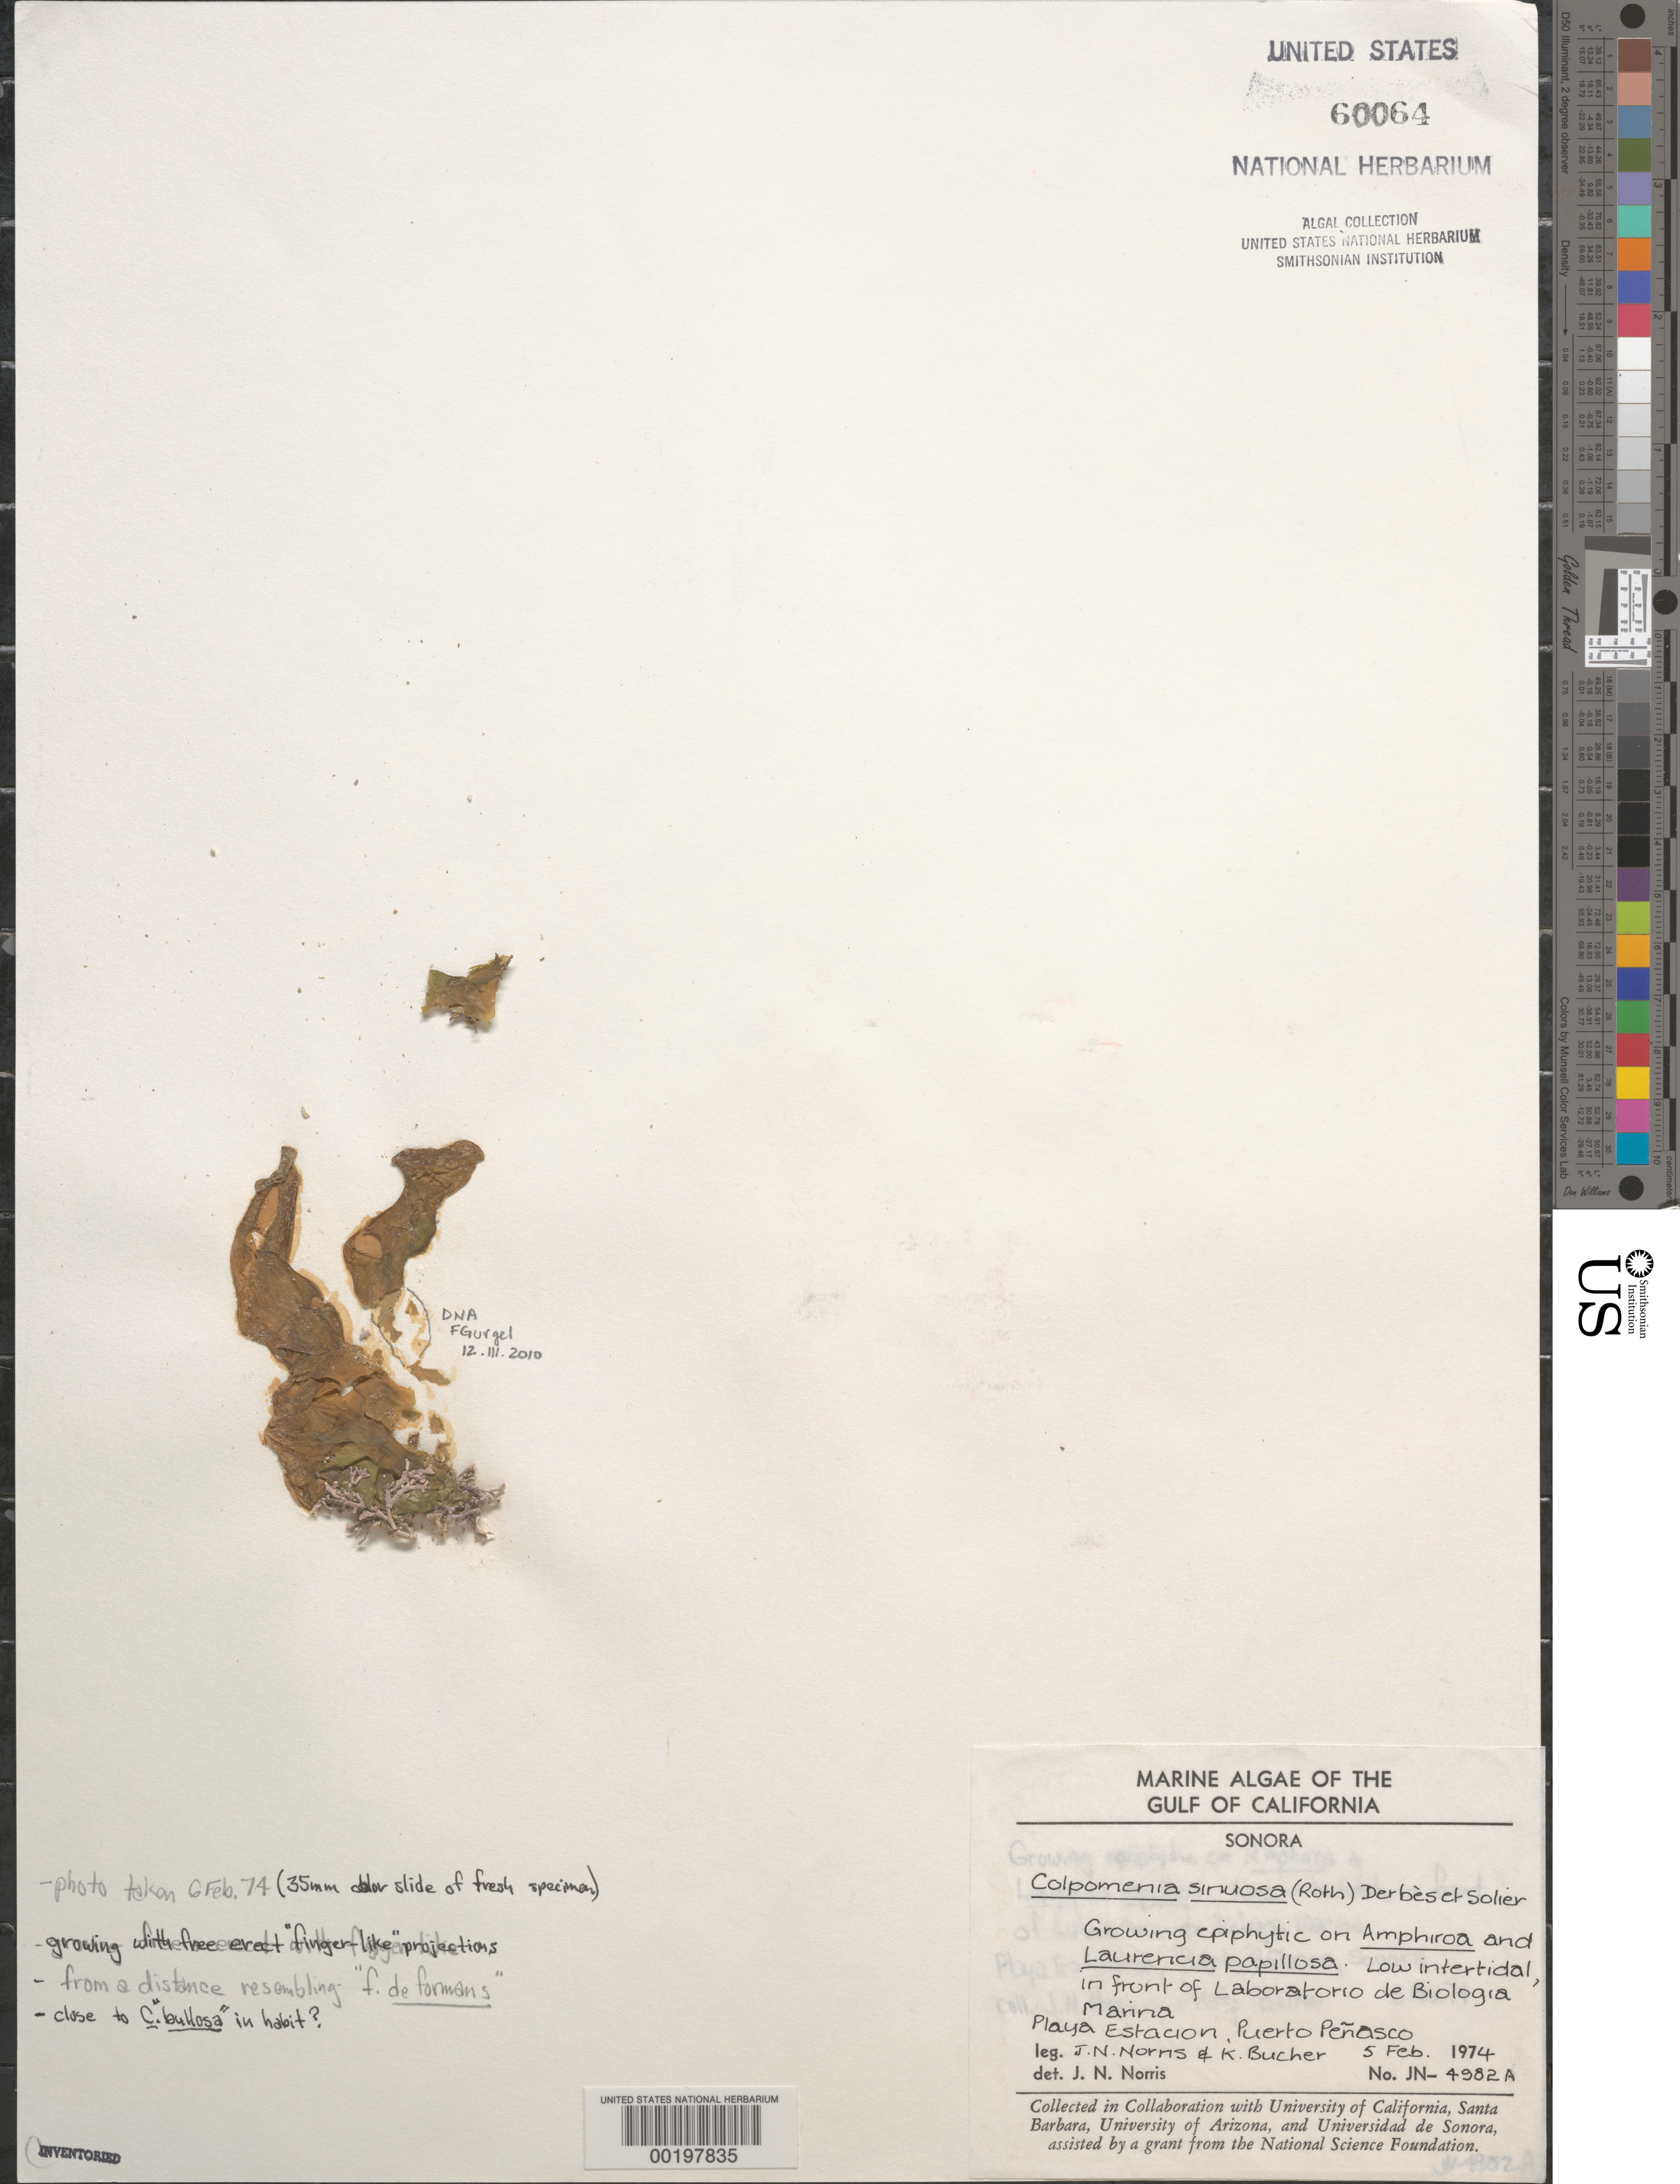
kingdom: Chromista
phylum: Ochrophyta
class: Phaeophyceae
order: Scytosiphonales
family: Scytosiphonaceae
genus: Colpomenia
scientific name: Colpomenia sinuosa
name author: (K. Mert. ex Roth) Derbes & Solier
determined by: Norris, James N.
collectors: J. N. Norris & K. E. Bucher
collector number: JN-4982a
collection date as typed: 05 Feb 1974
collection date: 1974-02-05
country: Mexico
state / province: Sonora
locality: Playa Estacion, Puerto Penasco, Laboratorio de Biologia Marina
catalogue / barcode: US 60064